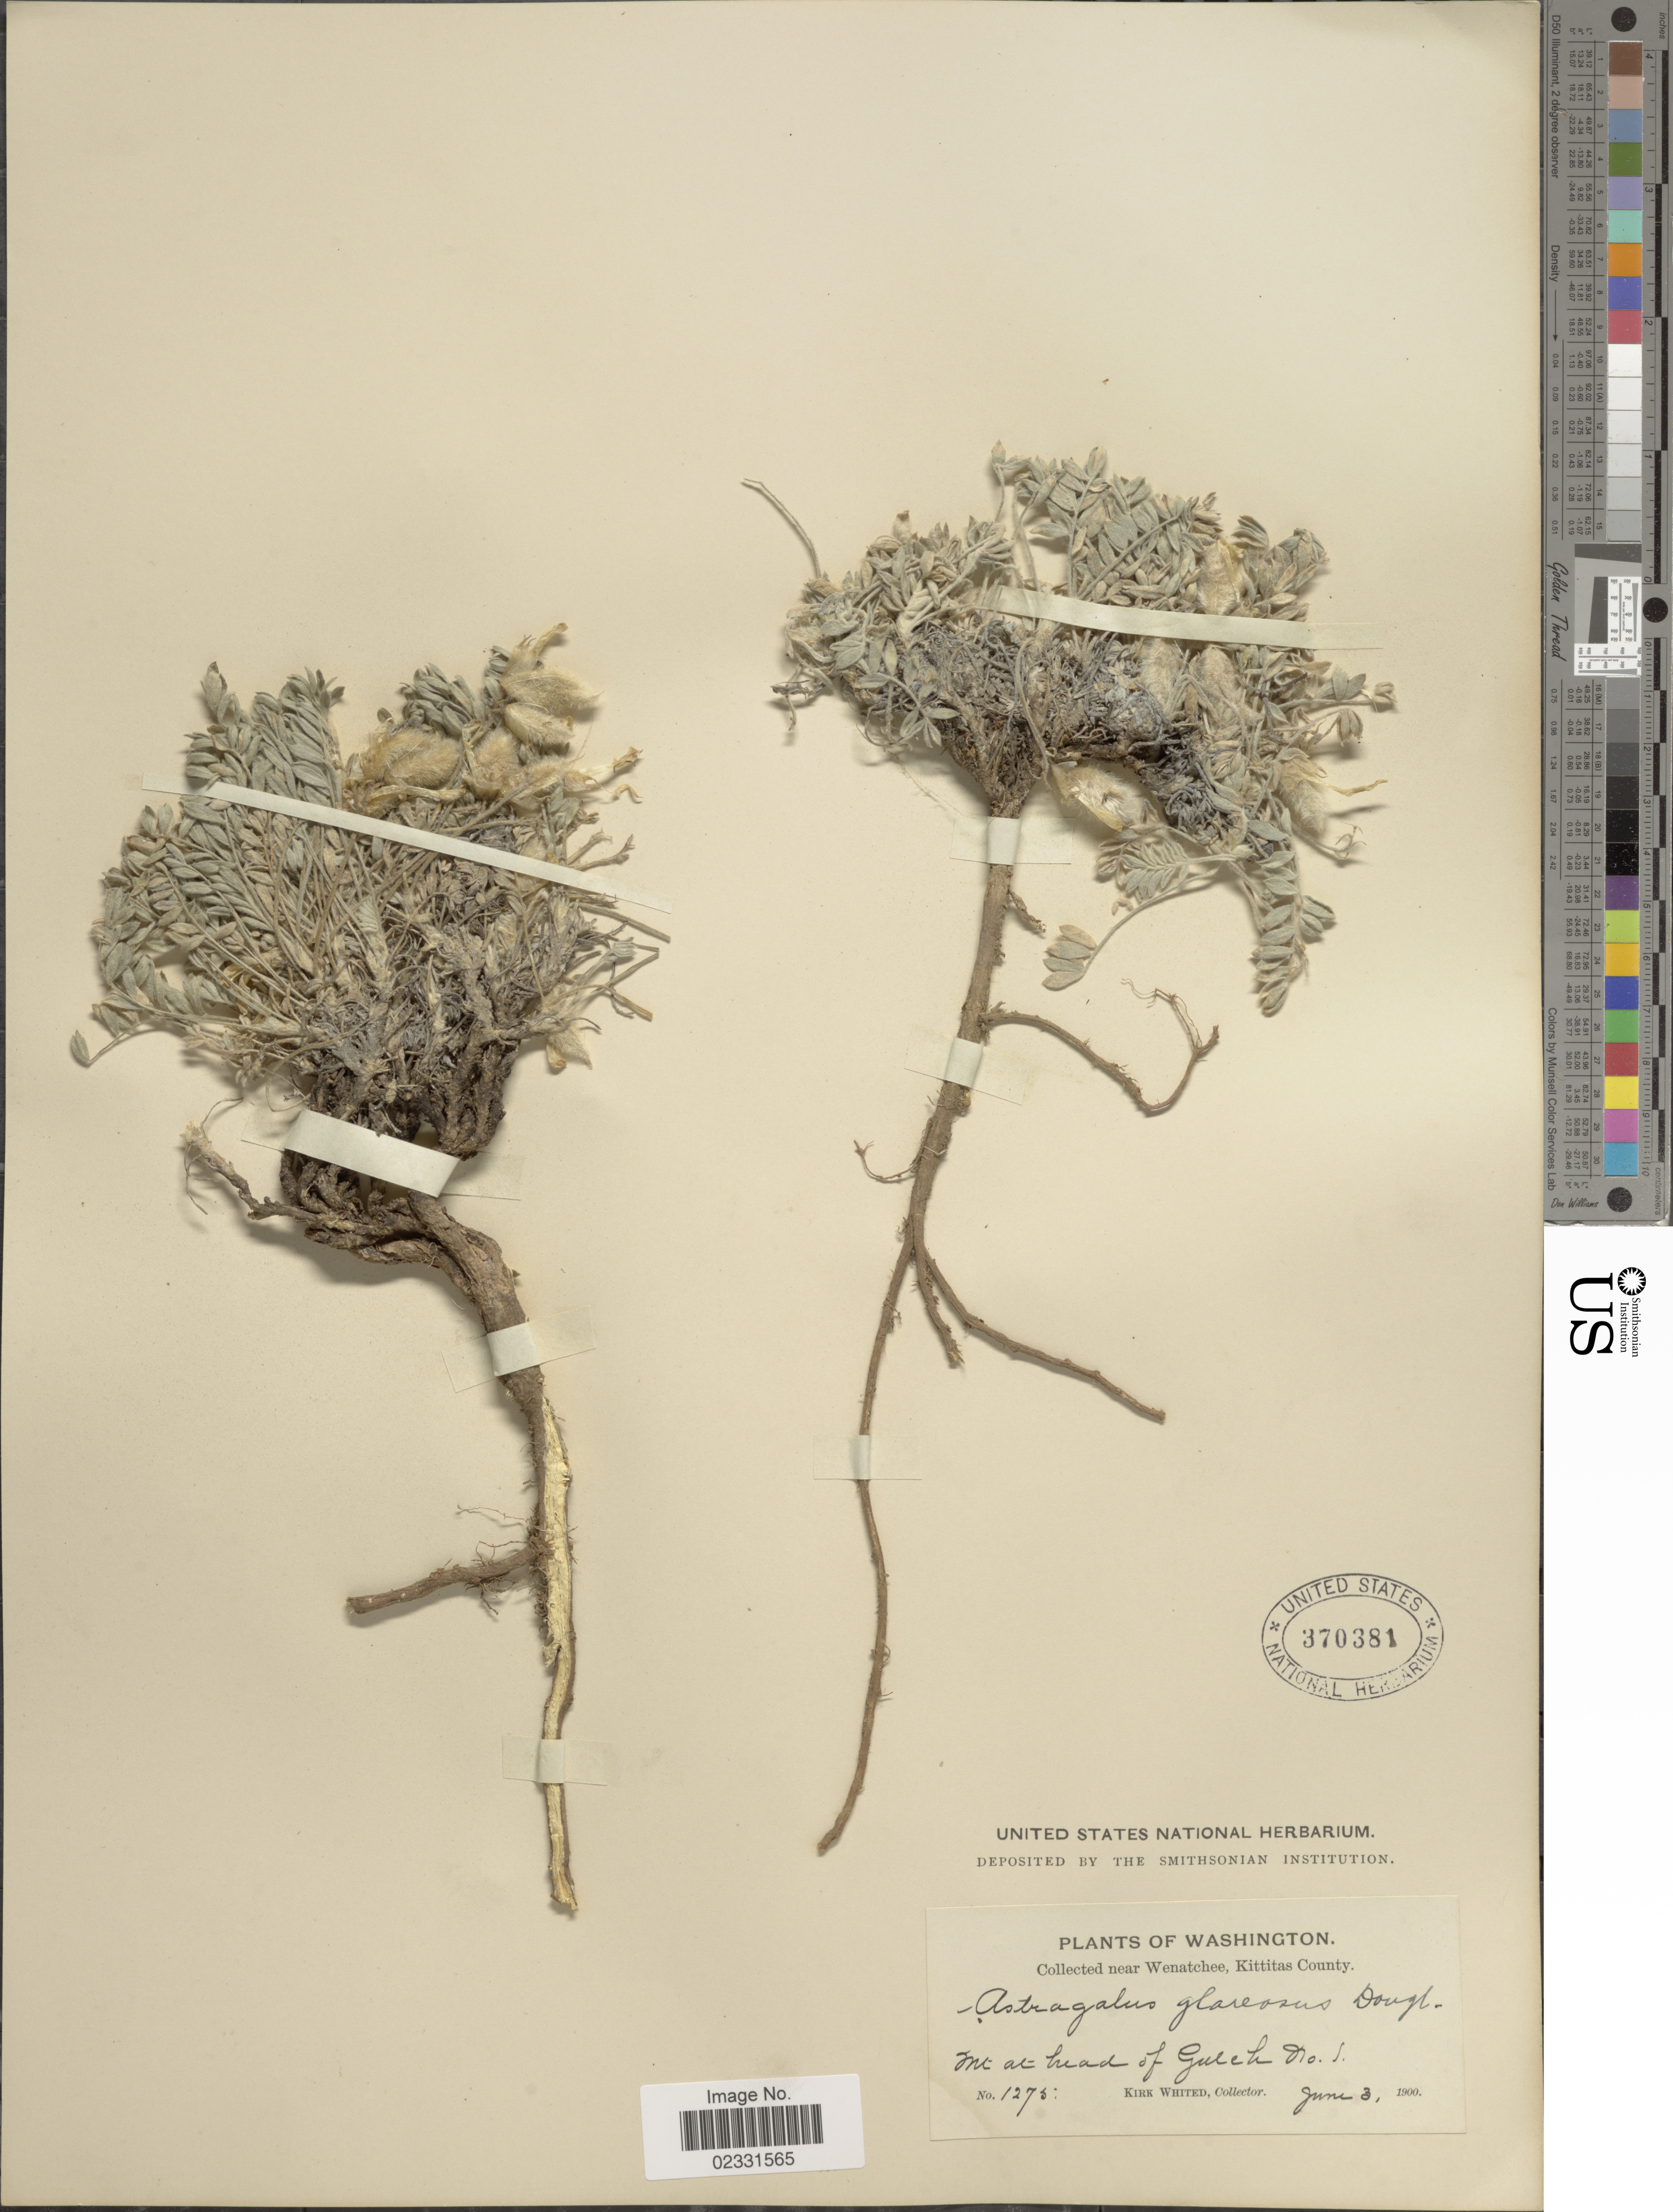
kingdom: Plantae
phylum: Tracheophyta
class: Magnoliopsida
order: Fabales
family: Fabaceae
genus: Astragalus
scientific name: Astragalus purshii var. glareosus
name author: (Douglas ex Hook.) Barneby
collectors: K. Whited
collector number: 1275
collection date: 1900-06-03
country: United States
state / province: Washington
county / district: Kittitas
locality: Near Wenatchee, Kittitas County, Mt at hwad of Gulch No. 1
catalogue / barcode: US 370381